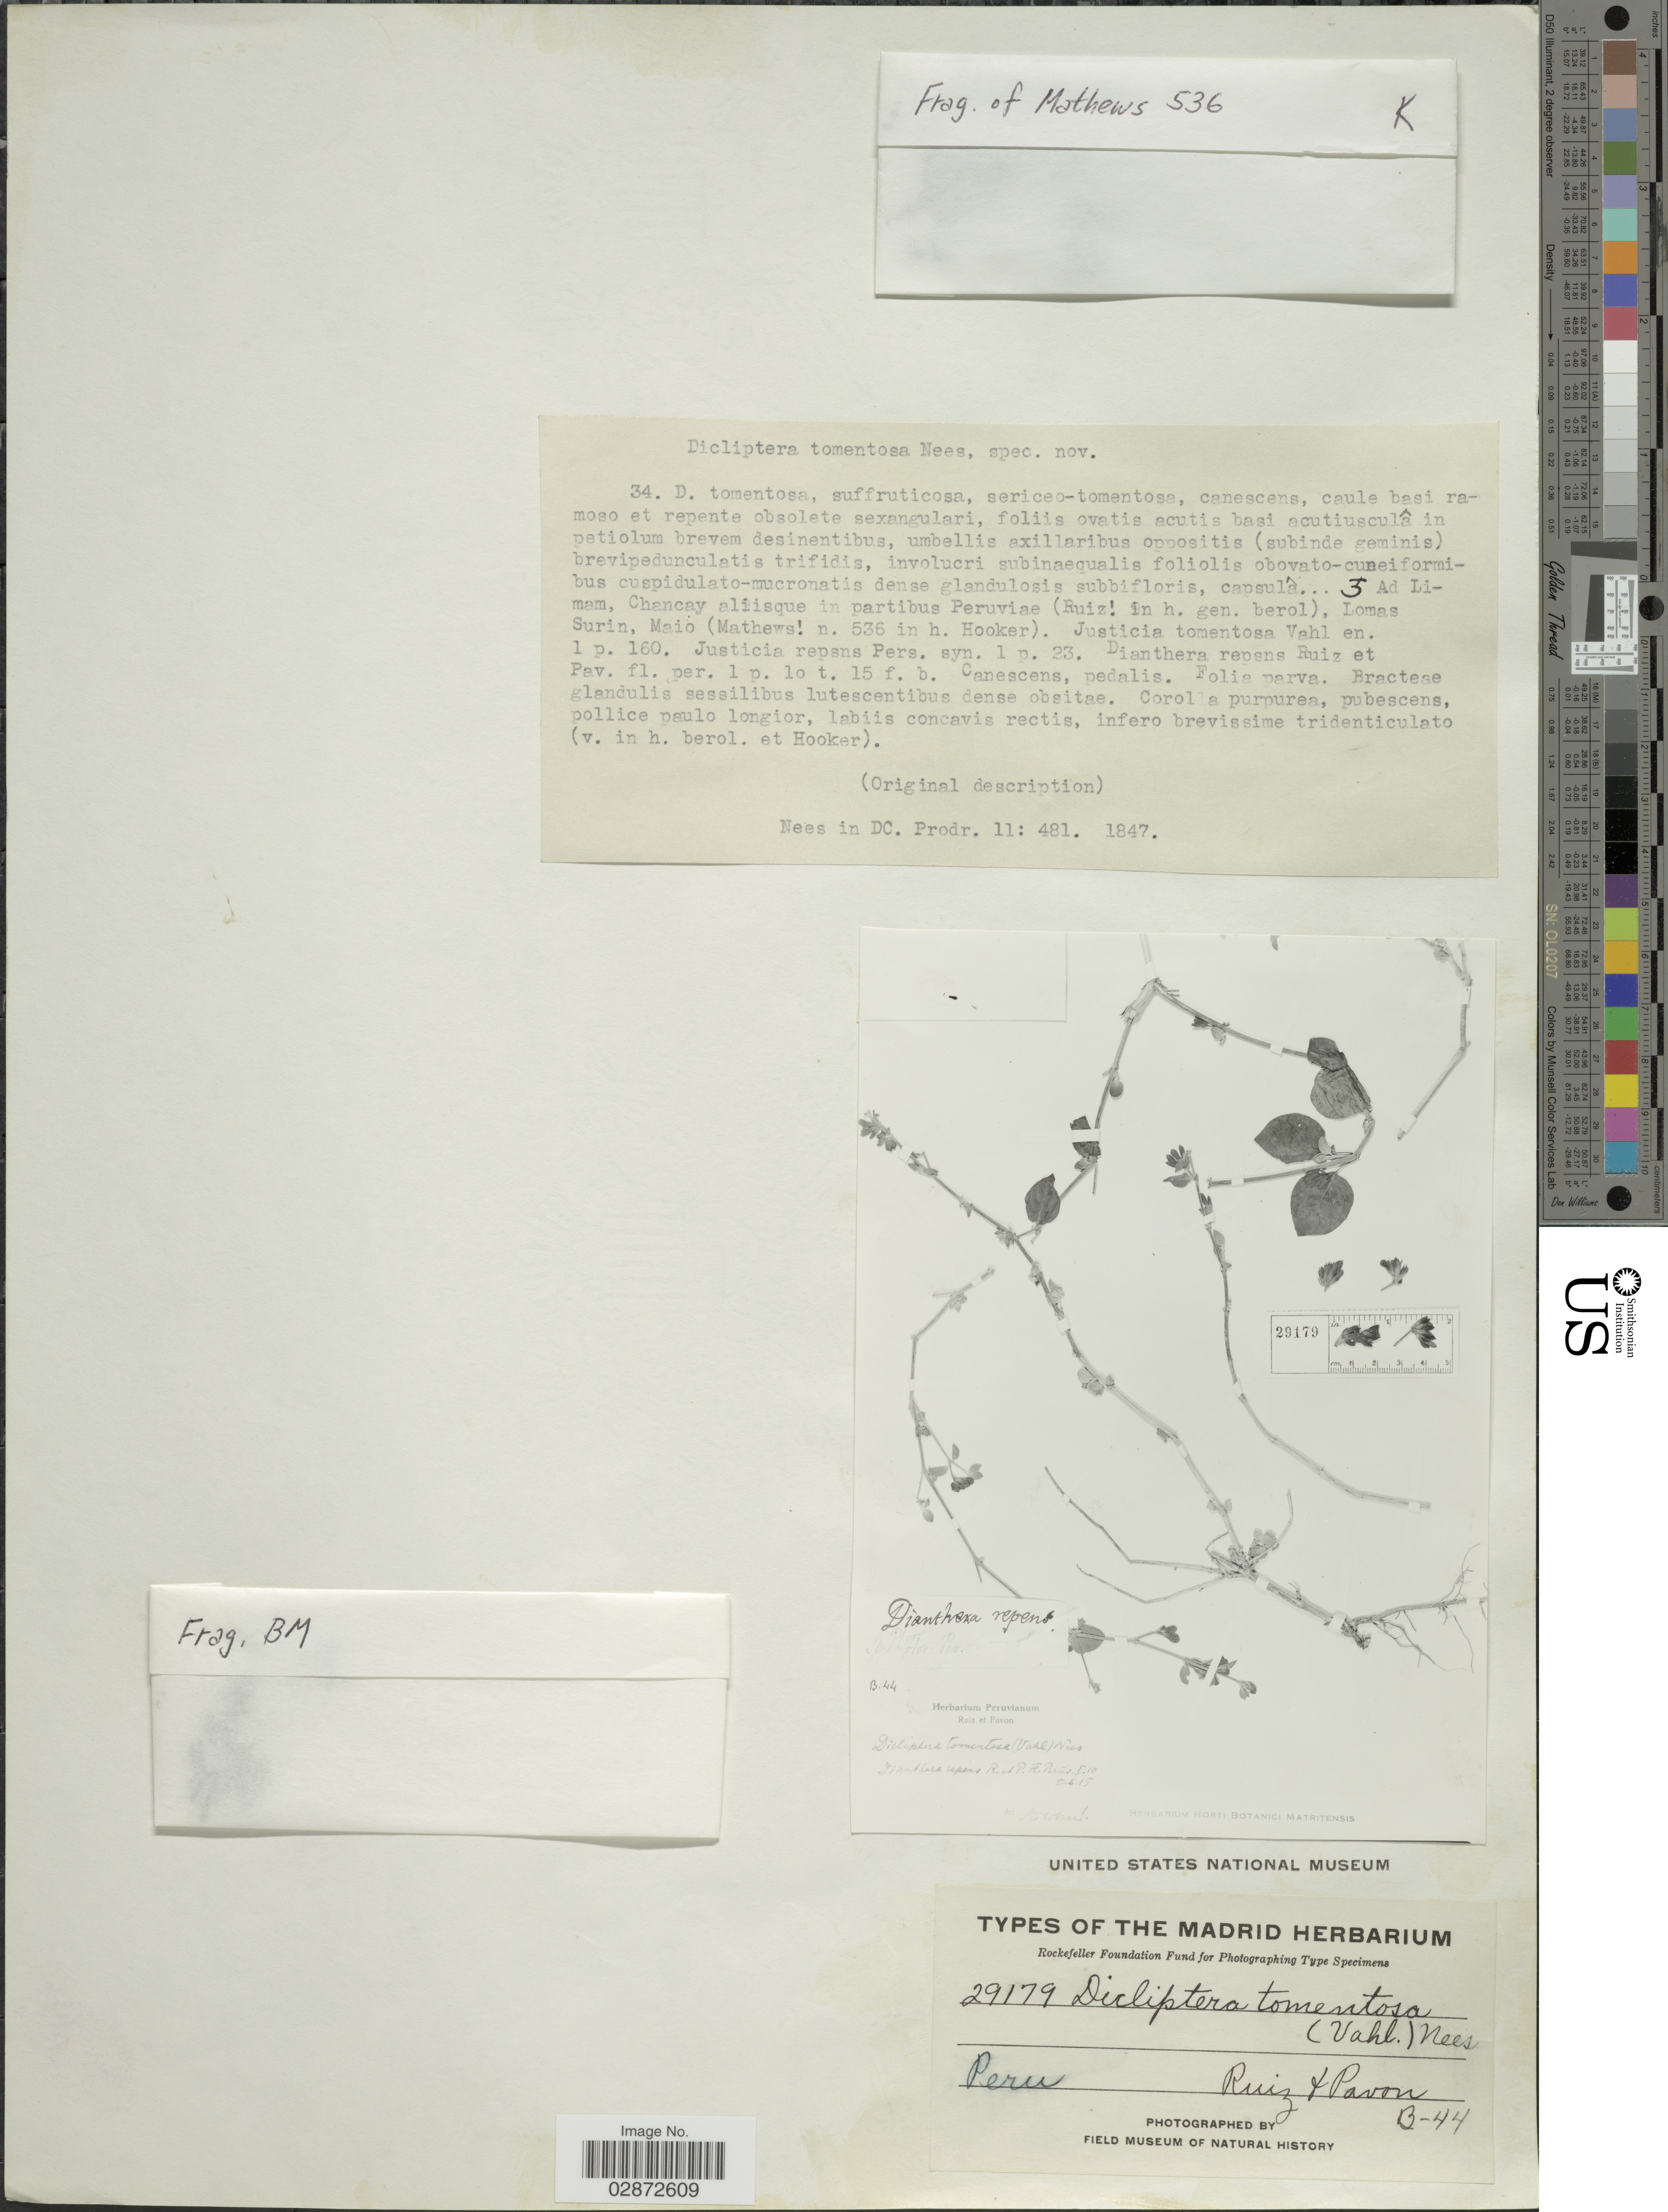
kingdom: Plantae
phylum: Tracheophyta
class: Magnoliopsida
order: Lamiales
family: Acanthaceae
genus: Dicliptera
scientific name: Dicliptera tomentosa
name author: (Vahl) Nees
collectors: Ruiz, -- & -. Pavon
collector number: B-44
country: Peru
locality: Peru.